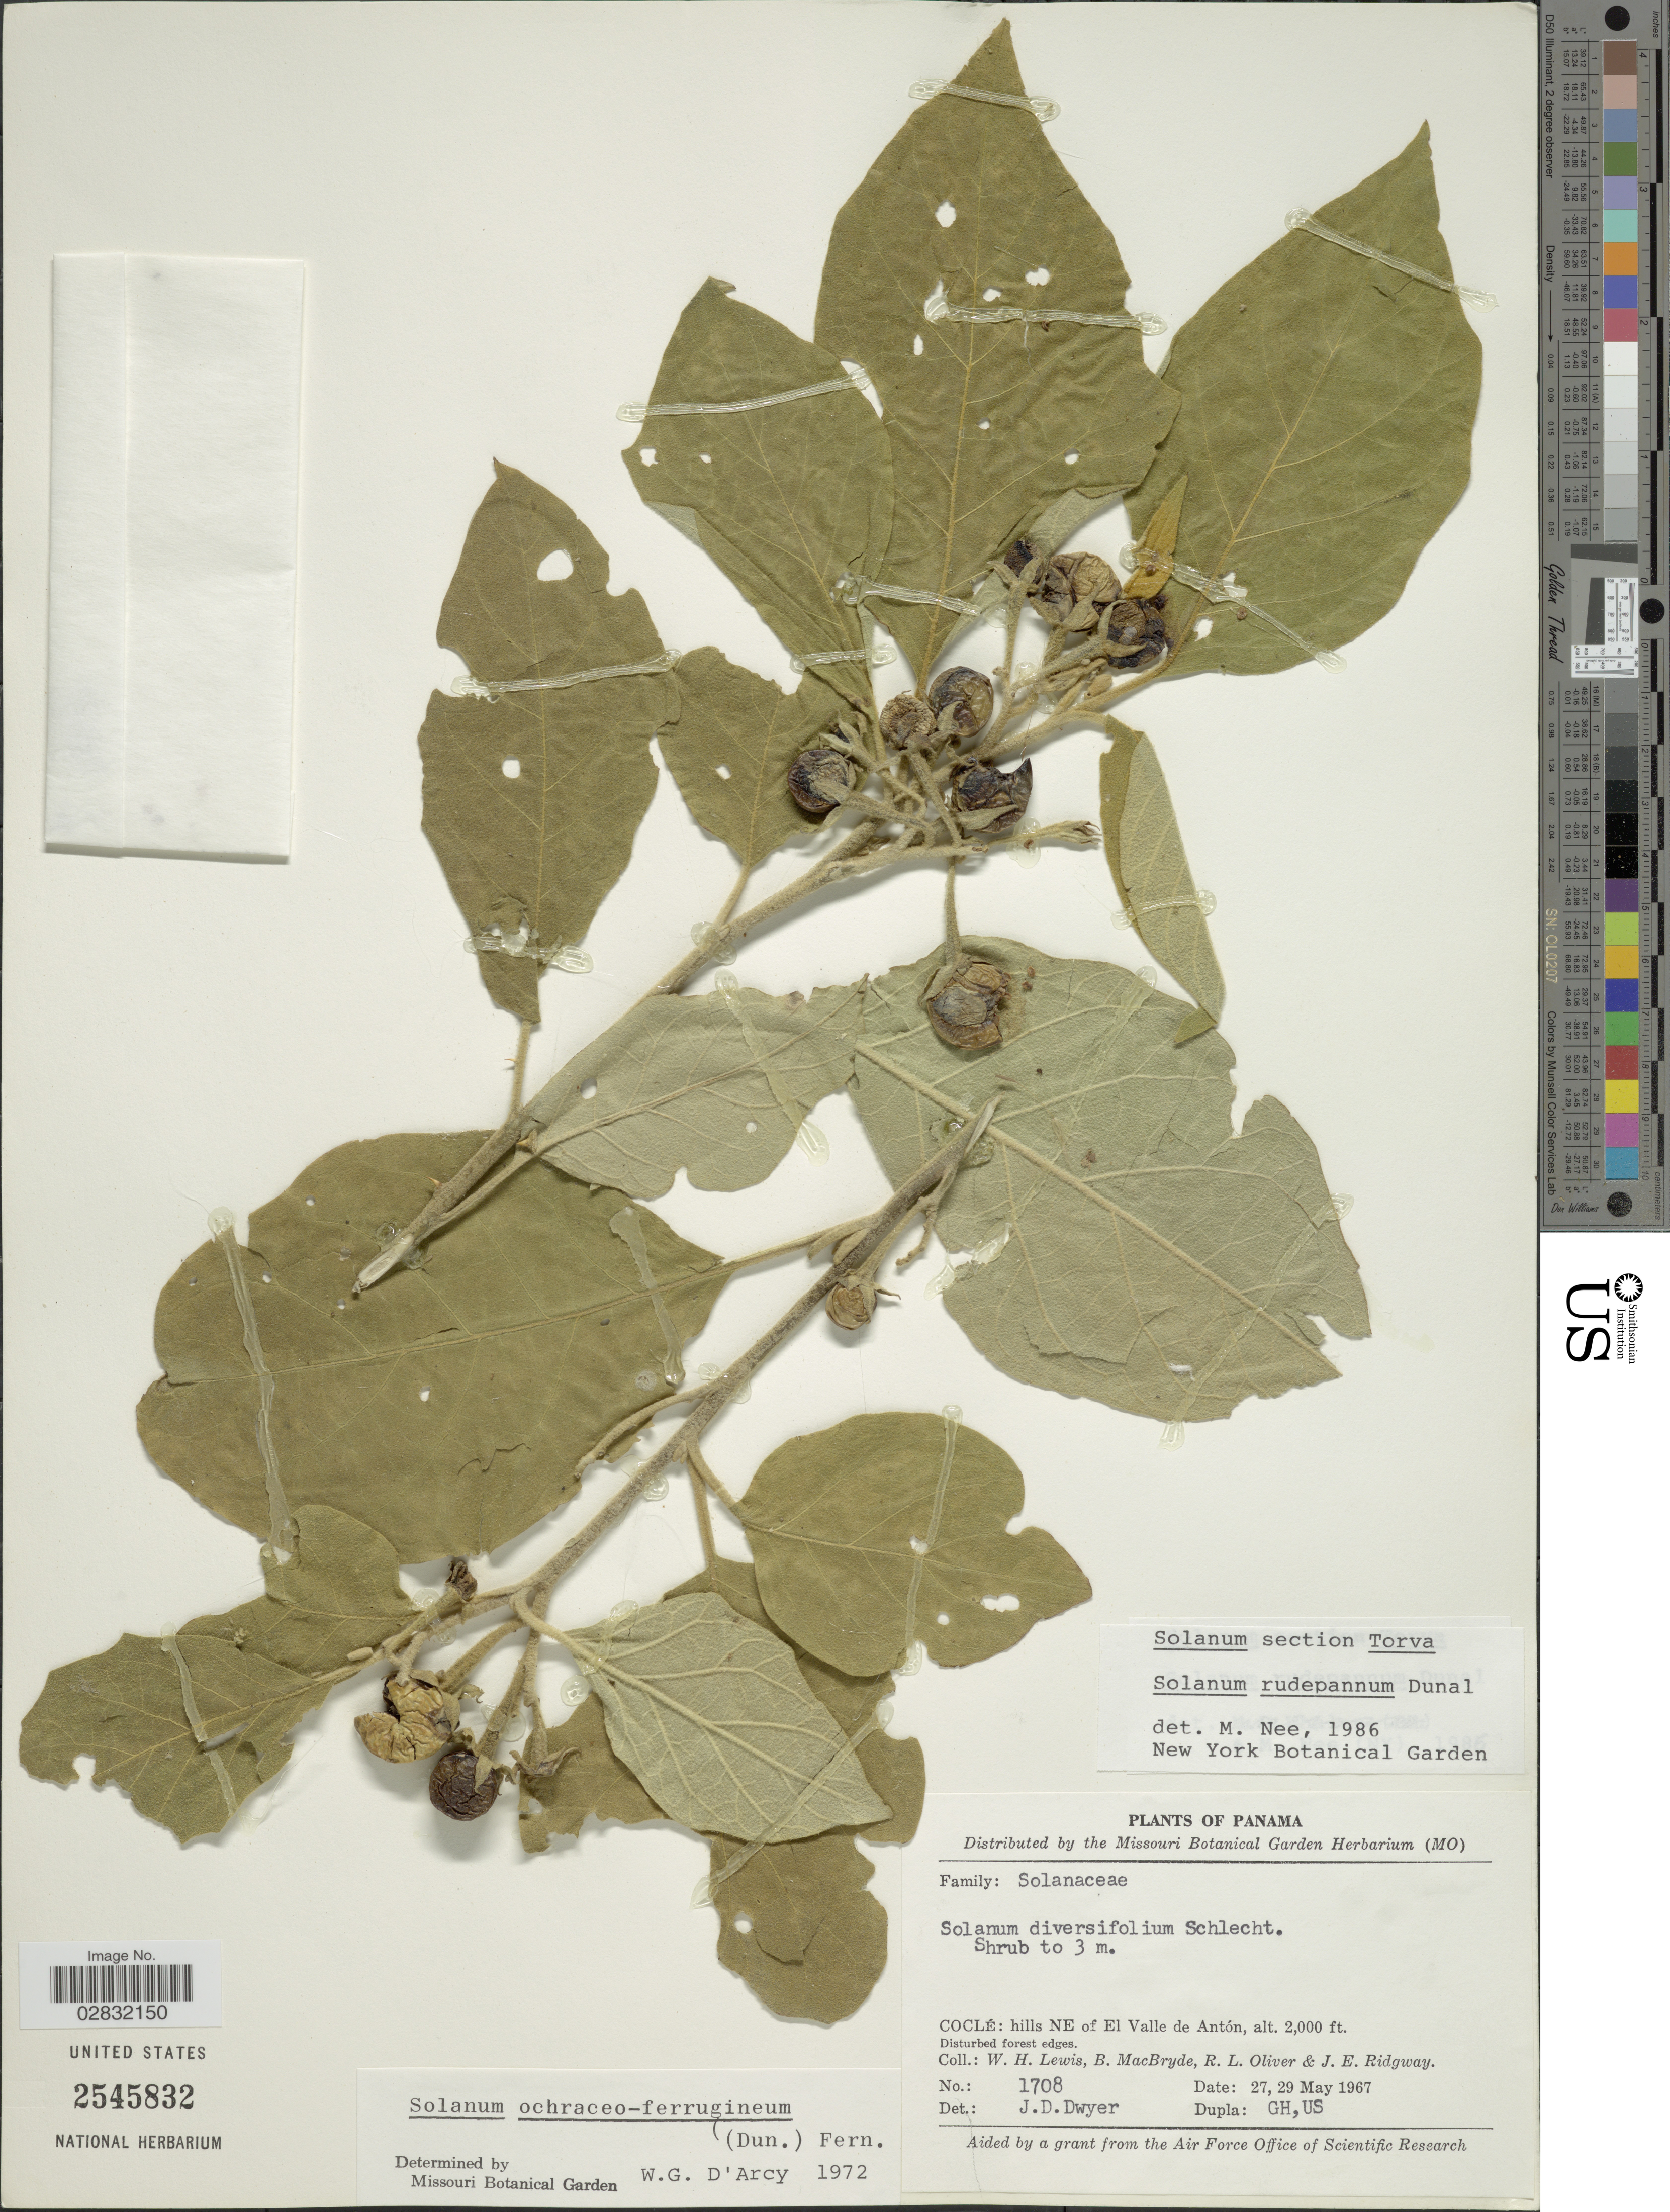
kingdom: Plantae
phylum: Tracheophyta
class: Magnoliopsida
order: Solanales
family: Solanaceae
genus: Solanum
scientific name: Solanum rudepannum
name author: Dunal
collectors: W. H. Lewis, B. MacBryde, R. Oliver & J. Ridgway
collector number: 1708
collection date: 1967-05-27/1967-05-29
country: Panama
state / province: Coclé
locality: Coclé: hills NE of El Valle de Antón.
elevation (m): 610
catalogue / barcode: US 2545832